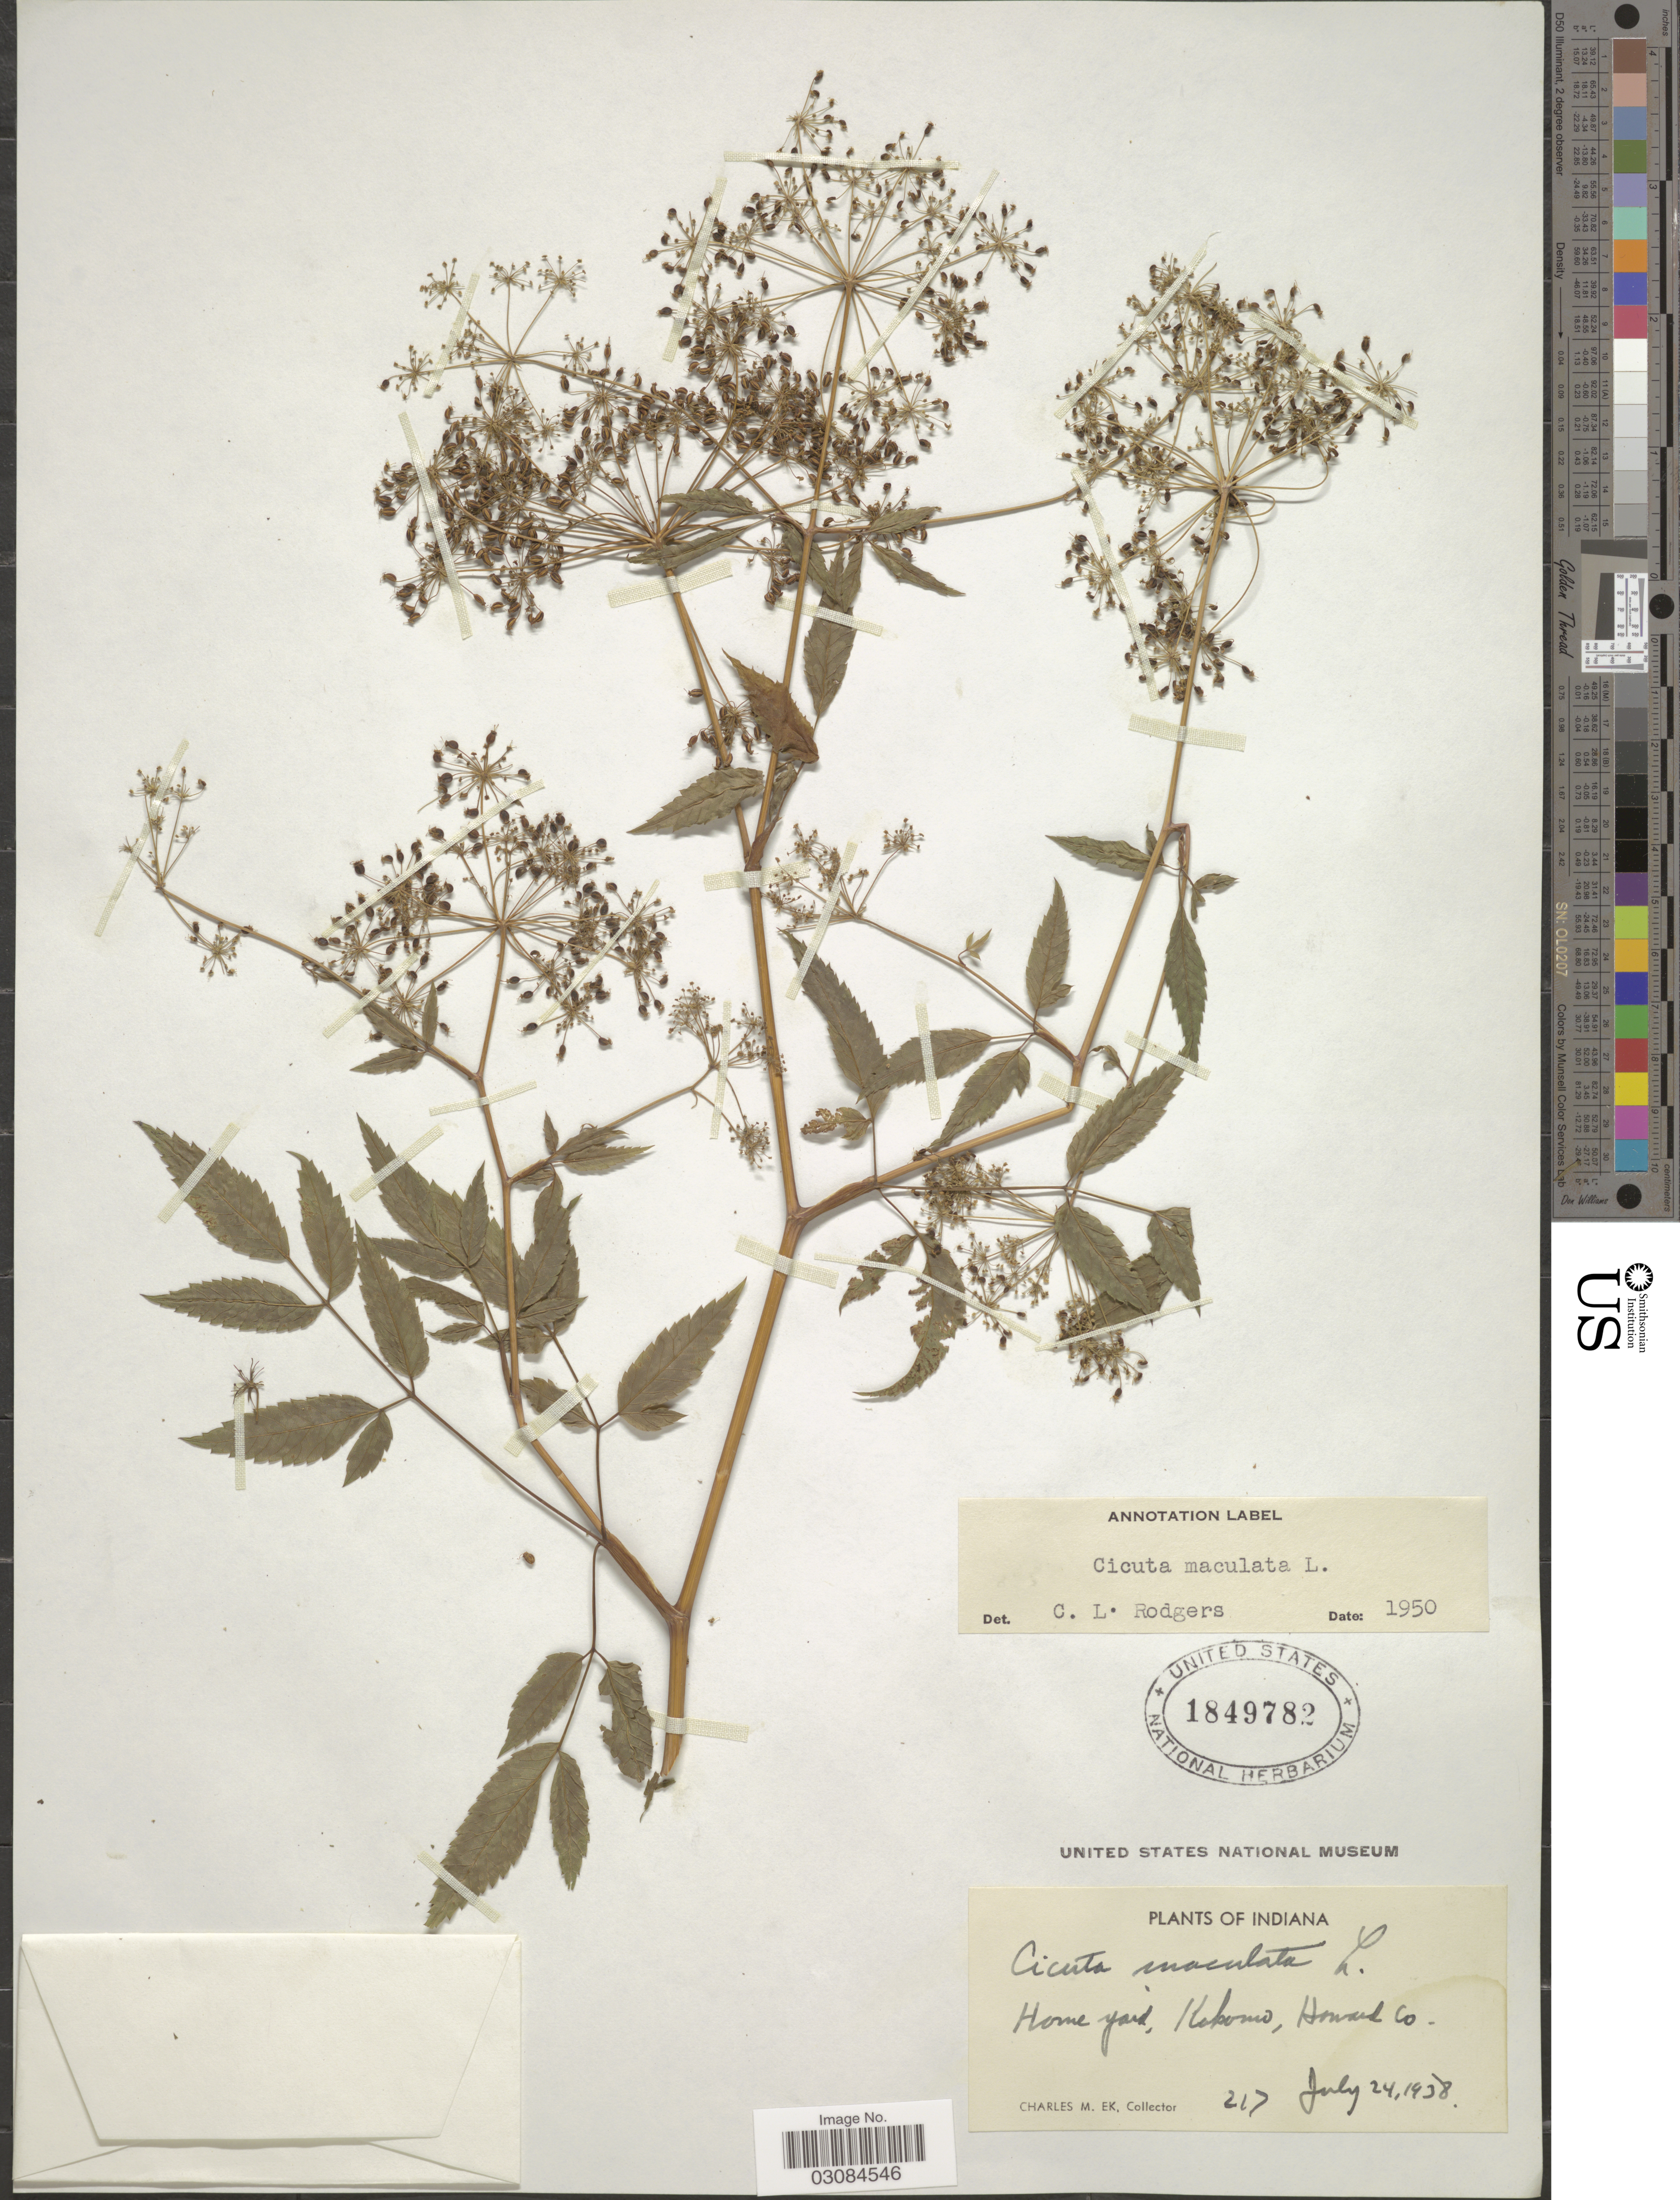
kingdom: Plantae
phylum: Tracheophyta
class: Magnoliopsida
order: Apiales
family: Apiaceae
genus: Cicuta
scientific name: Cicuta maculata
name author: L.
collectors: C. Ek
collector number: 217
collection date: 1938-07-24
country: United States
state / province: Indiana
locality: Home yard, Kokomo, Howard Co.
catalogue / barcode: US 1849782